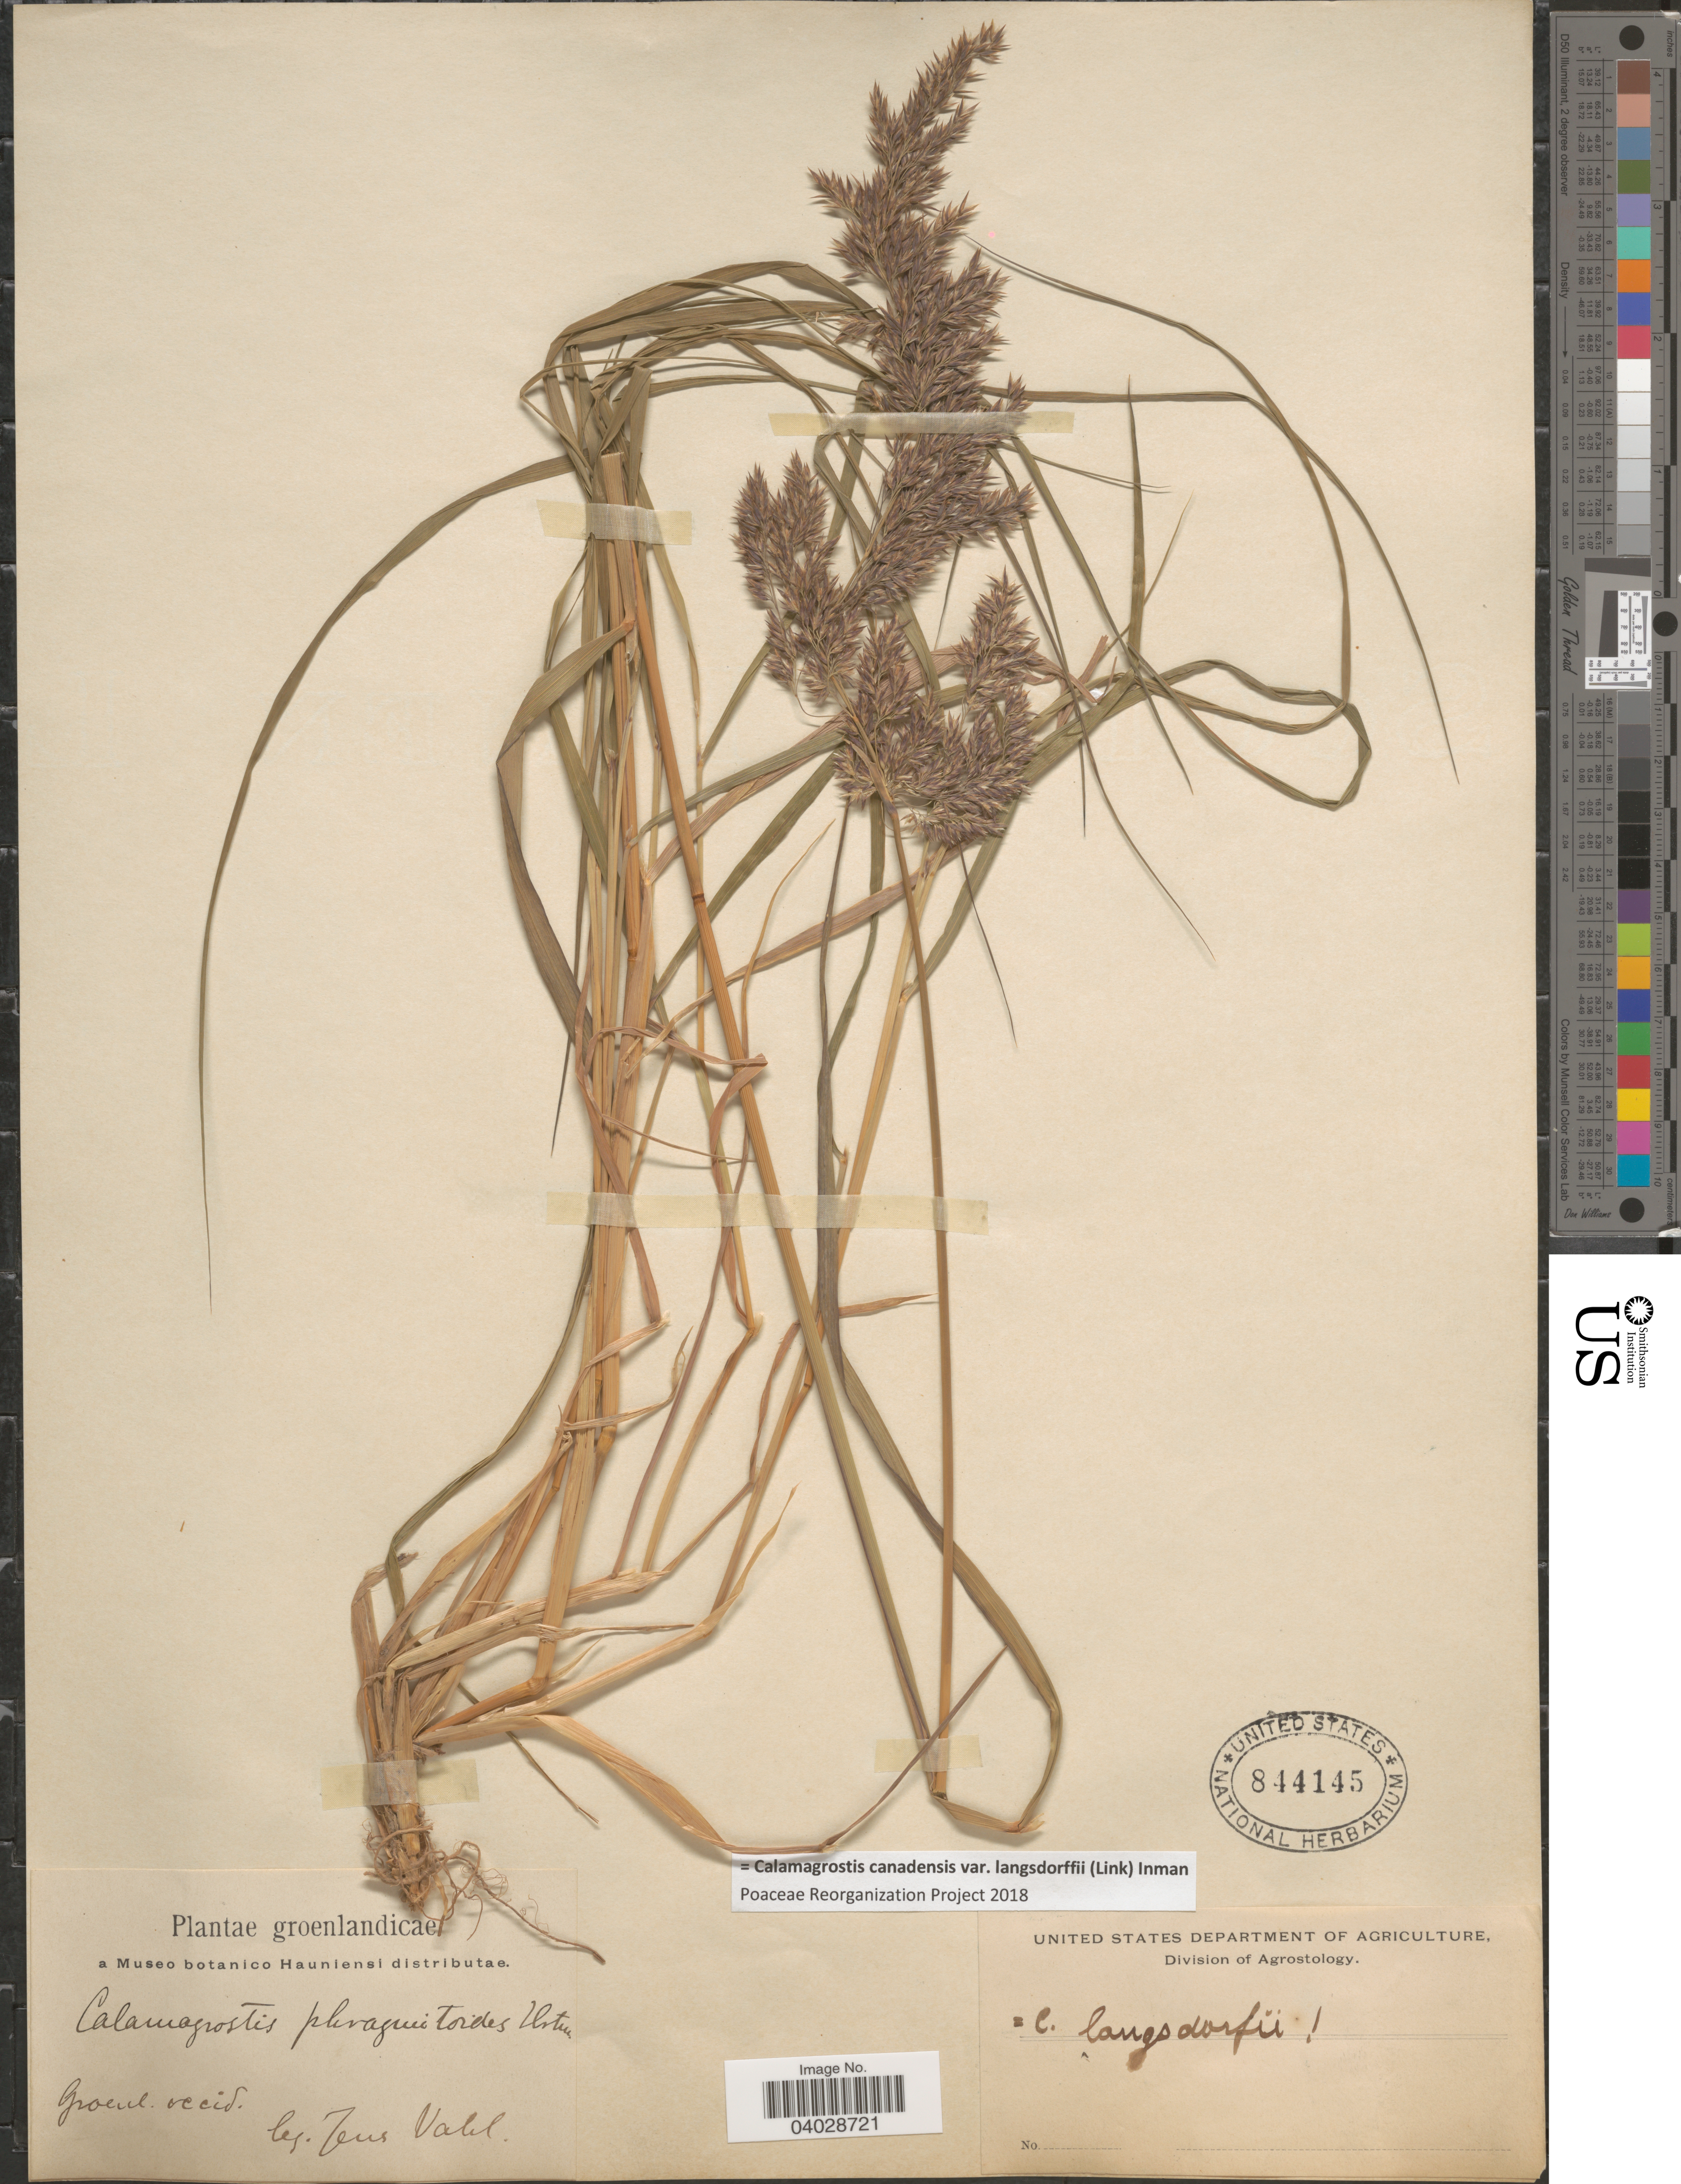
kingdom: Plantae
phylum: Tracheophyta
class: Liliopsida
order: Poales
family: Poaceae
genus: Calamagrostis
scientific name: Calamagrostis canadensis var. langsdorffii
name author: (Link) Inman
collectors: J. Vahl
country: Greenland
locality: Groenlandicae. Groenl. occid.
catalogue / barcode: US 844145